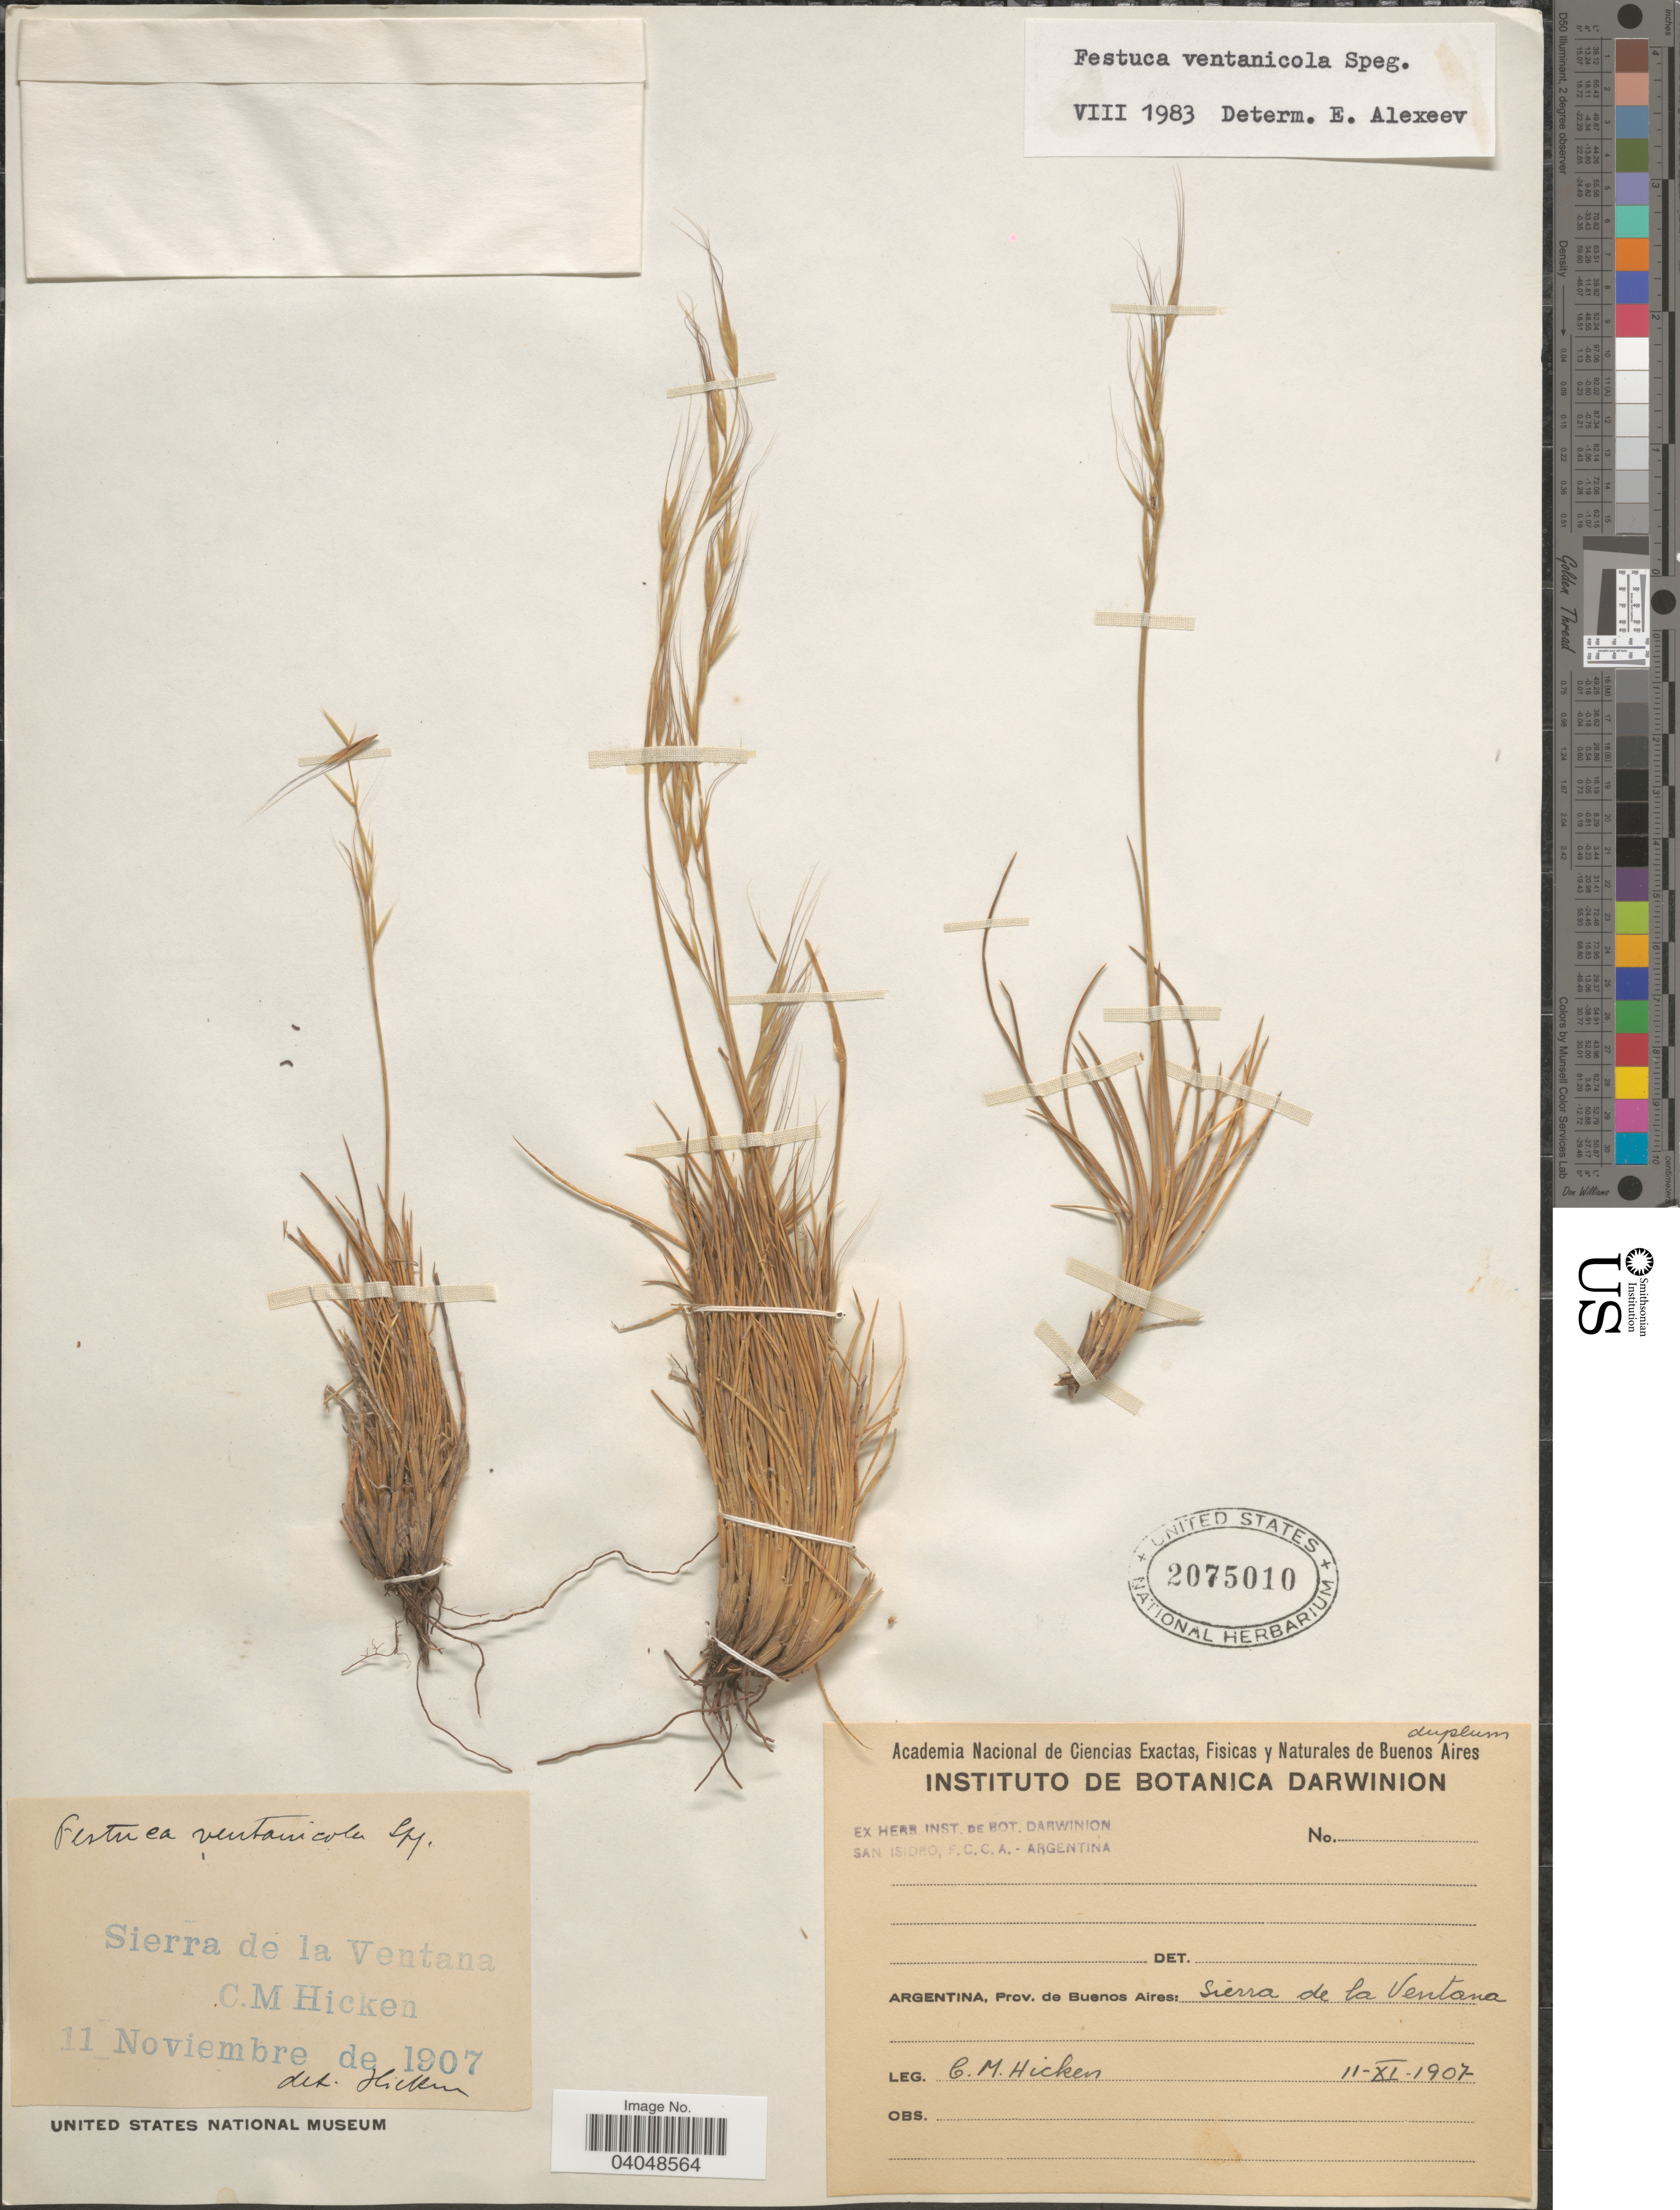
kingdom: Plantae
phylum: Tracheophyta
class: Liliopsida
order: Poales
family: Poaceae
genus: Festuca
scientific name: Festuca ventanicola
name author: Speg.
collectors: C. M. Hicken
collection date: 1907-11-11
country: Argentina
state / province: Buenos Aires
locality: Sierra de la Ventana.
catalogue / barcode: US 2075010